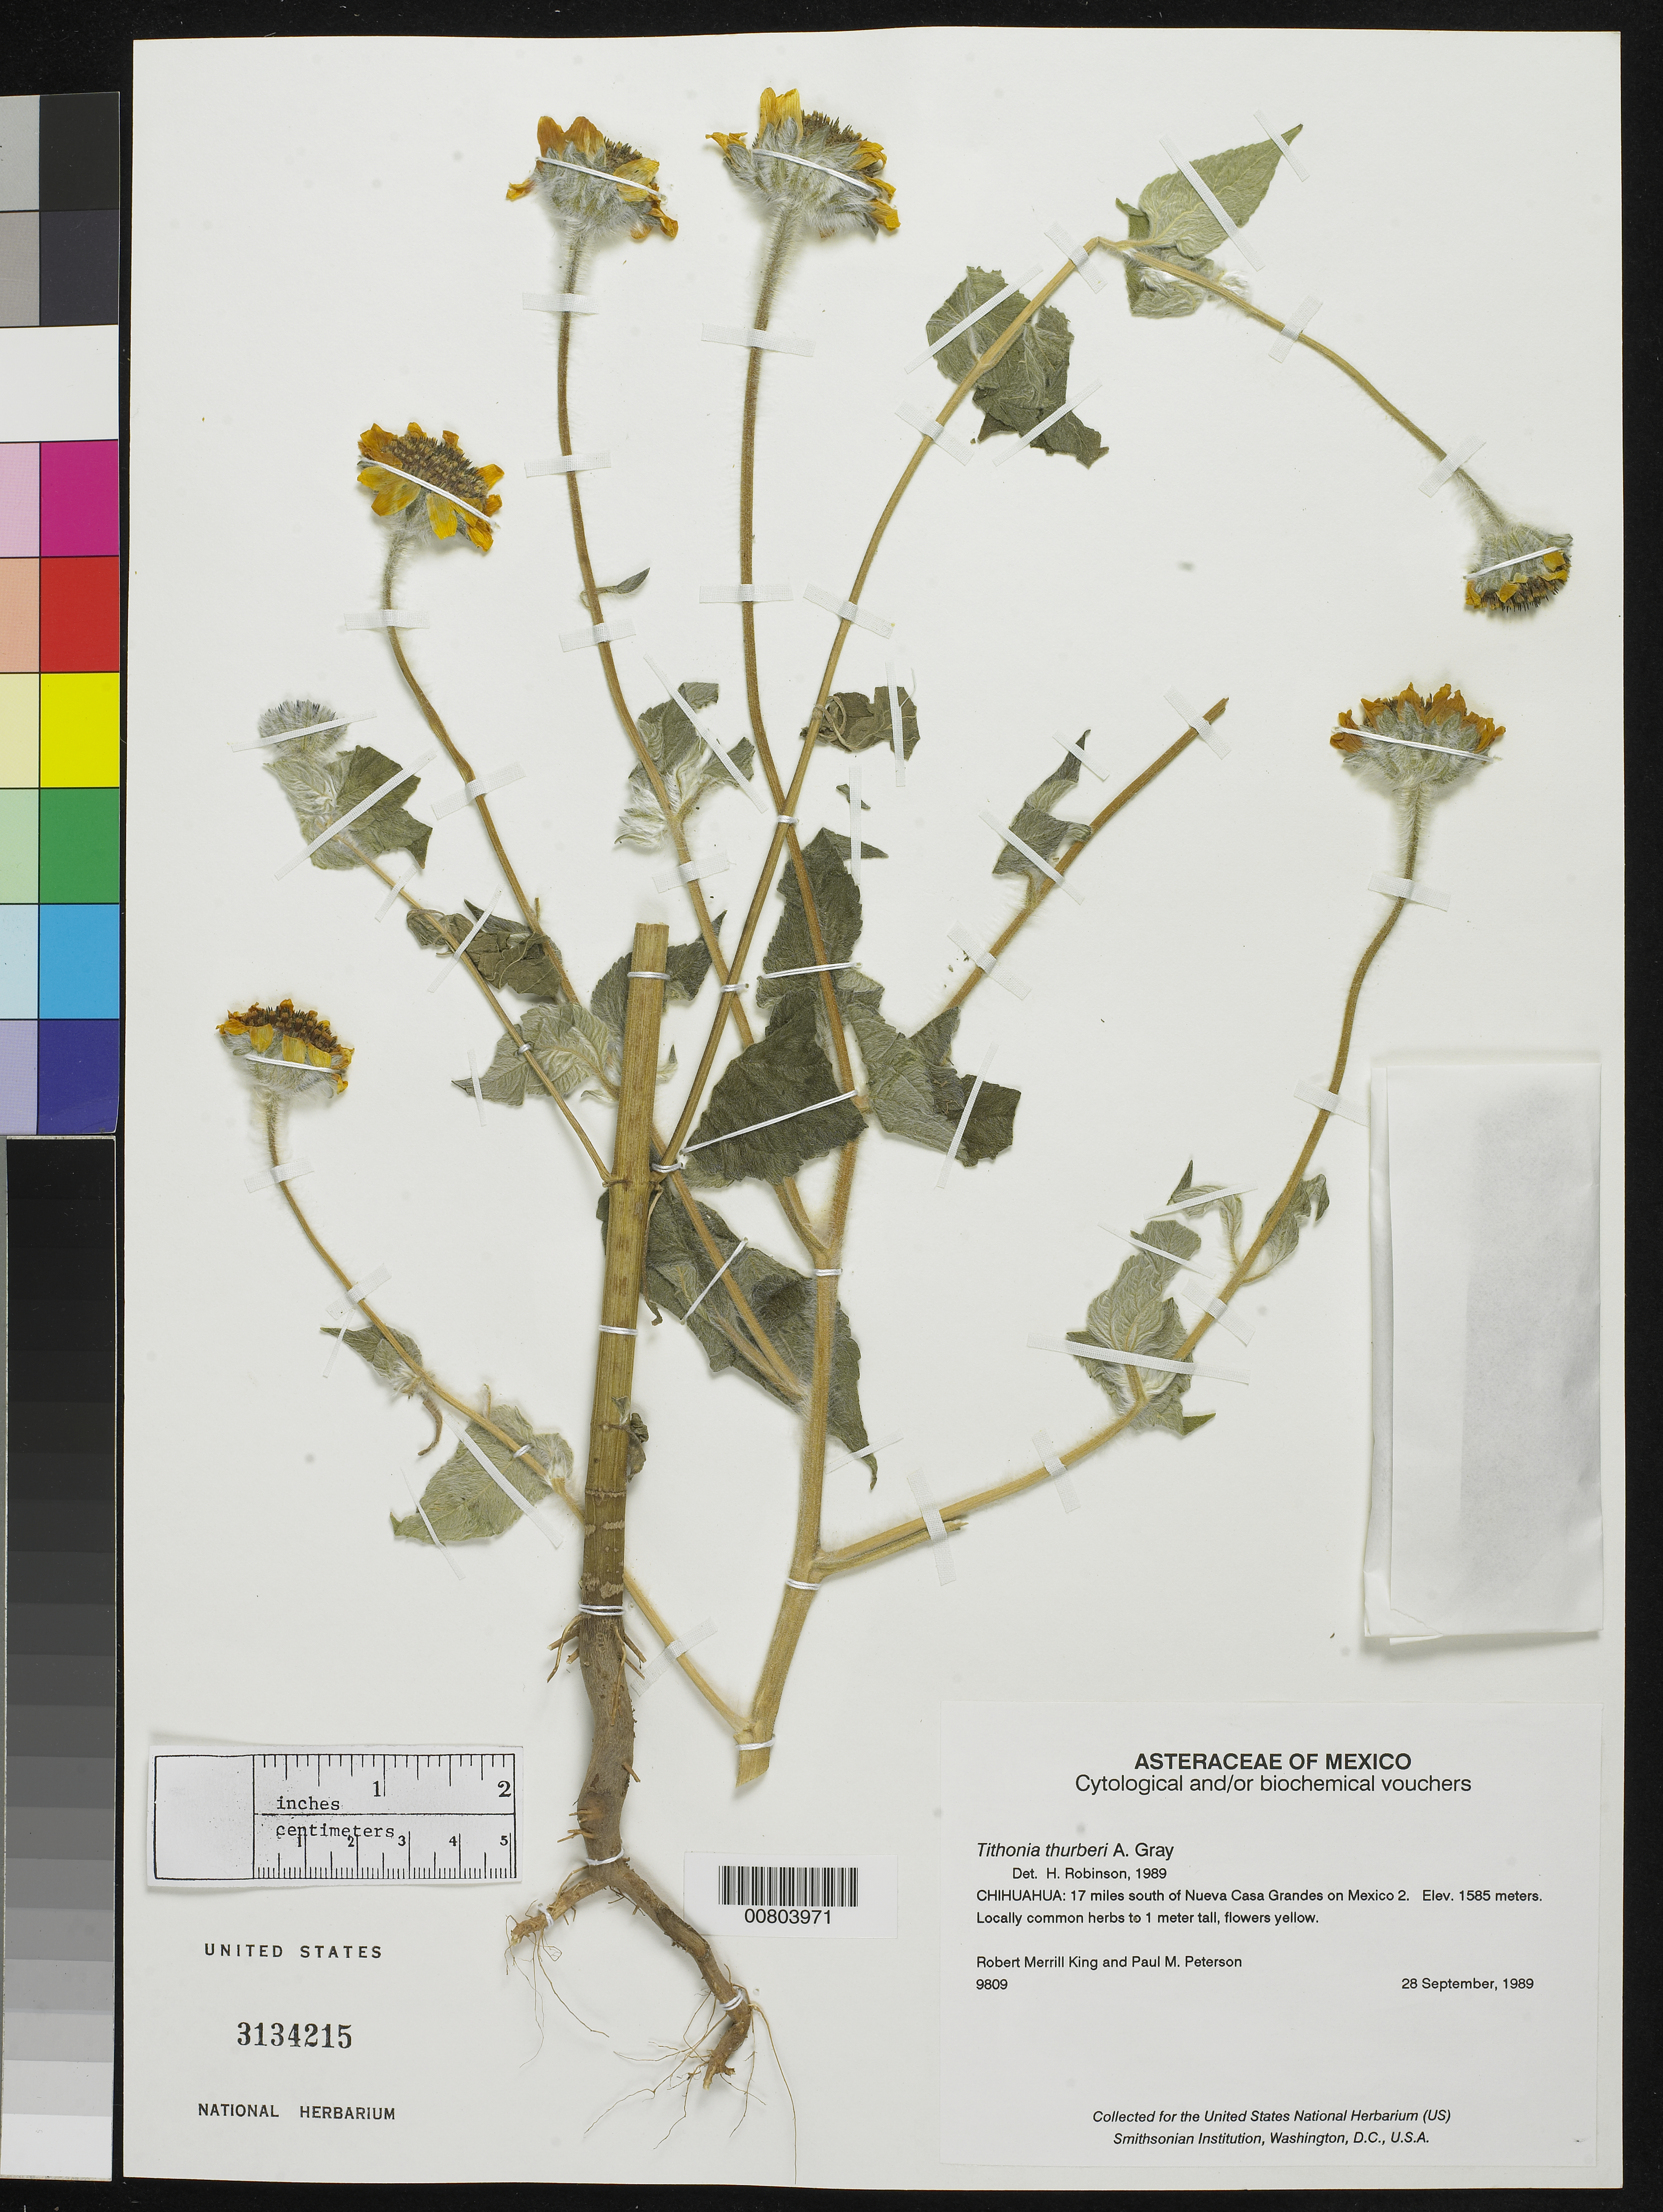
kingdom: Plantae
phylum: Tracheophyta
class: Magnoliopsida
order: Asterales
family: Asteraceae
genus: Tithonia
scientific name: Tithonia thurberi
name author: A. Gray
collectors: R. M. King & P. M. Peterson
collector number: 9809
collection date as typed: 28 Sep 1989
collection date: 1989-09-28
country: Mexico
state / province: Chihuahua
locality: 17 miles south of Nuevo Casas Grandes on Mexico 2.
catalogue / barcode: US 3134215